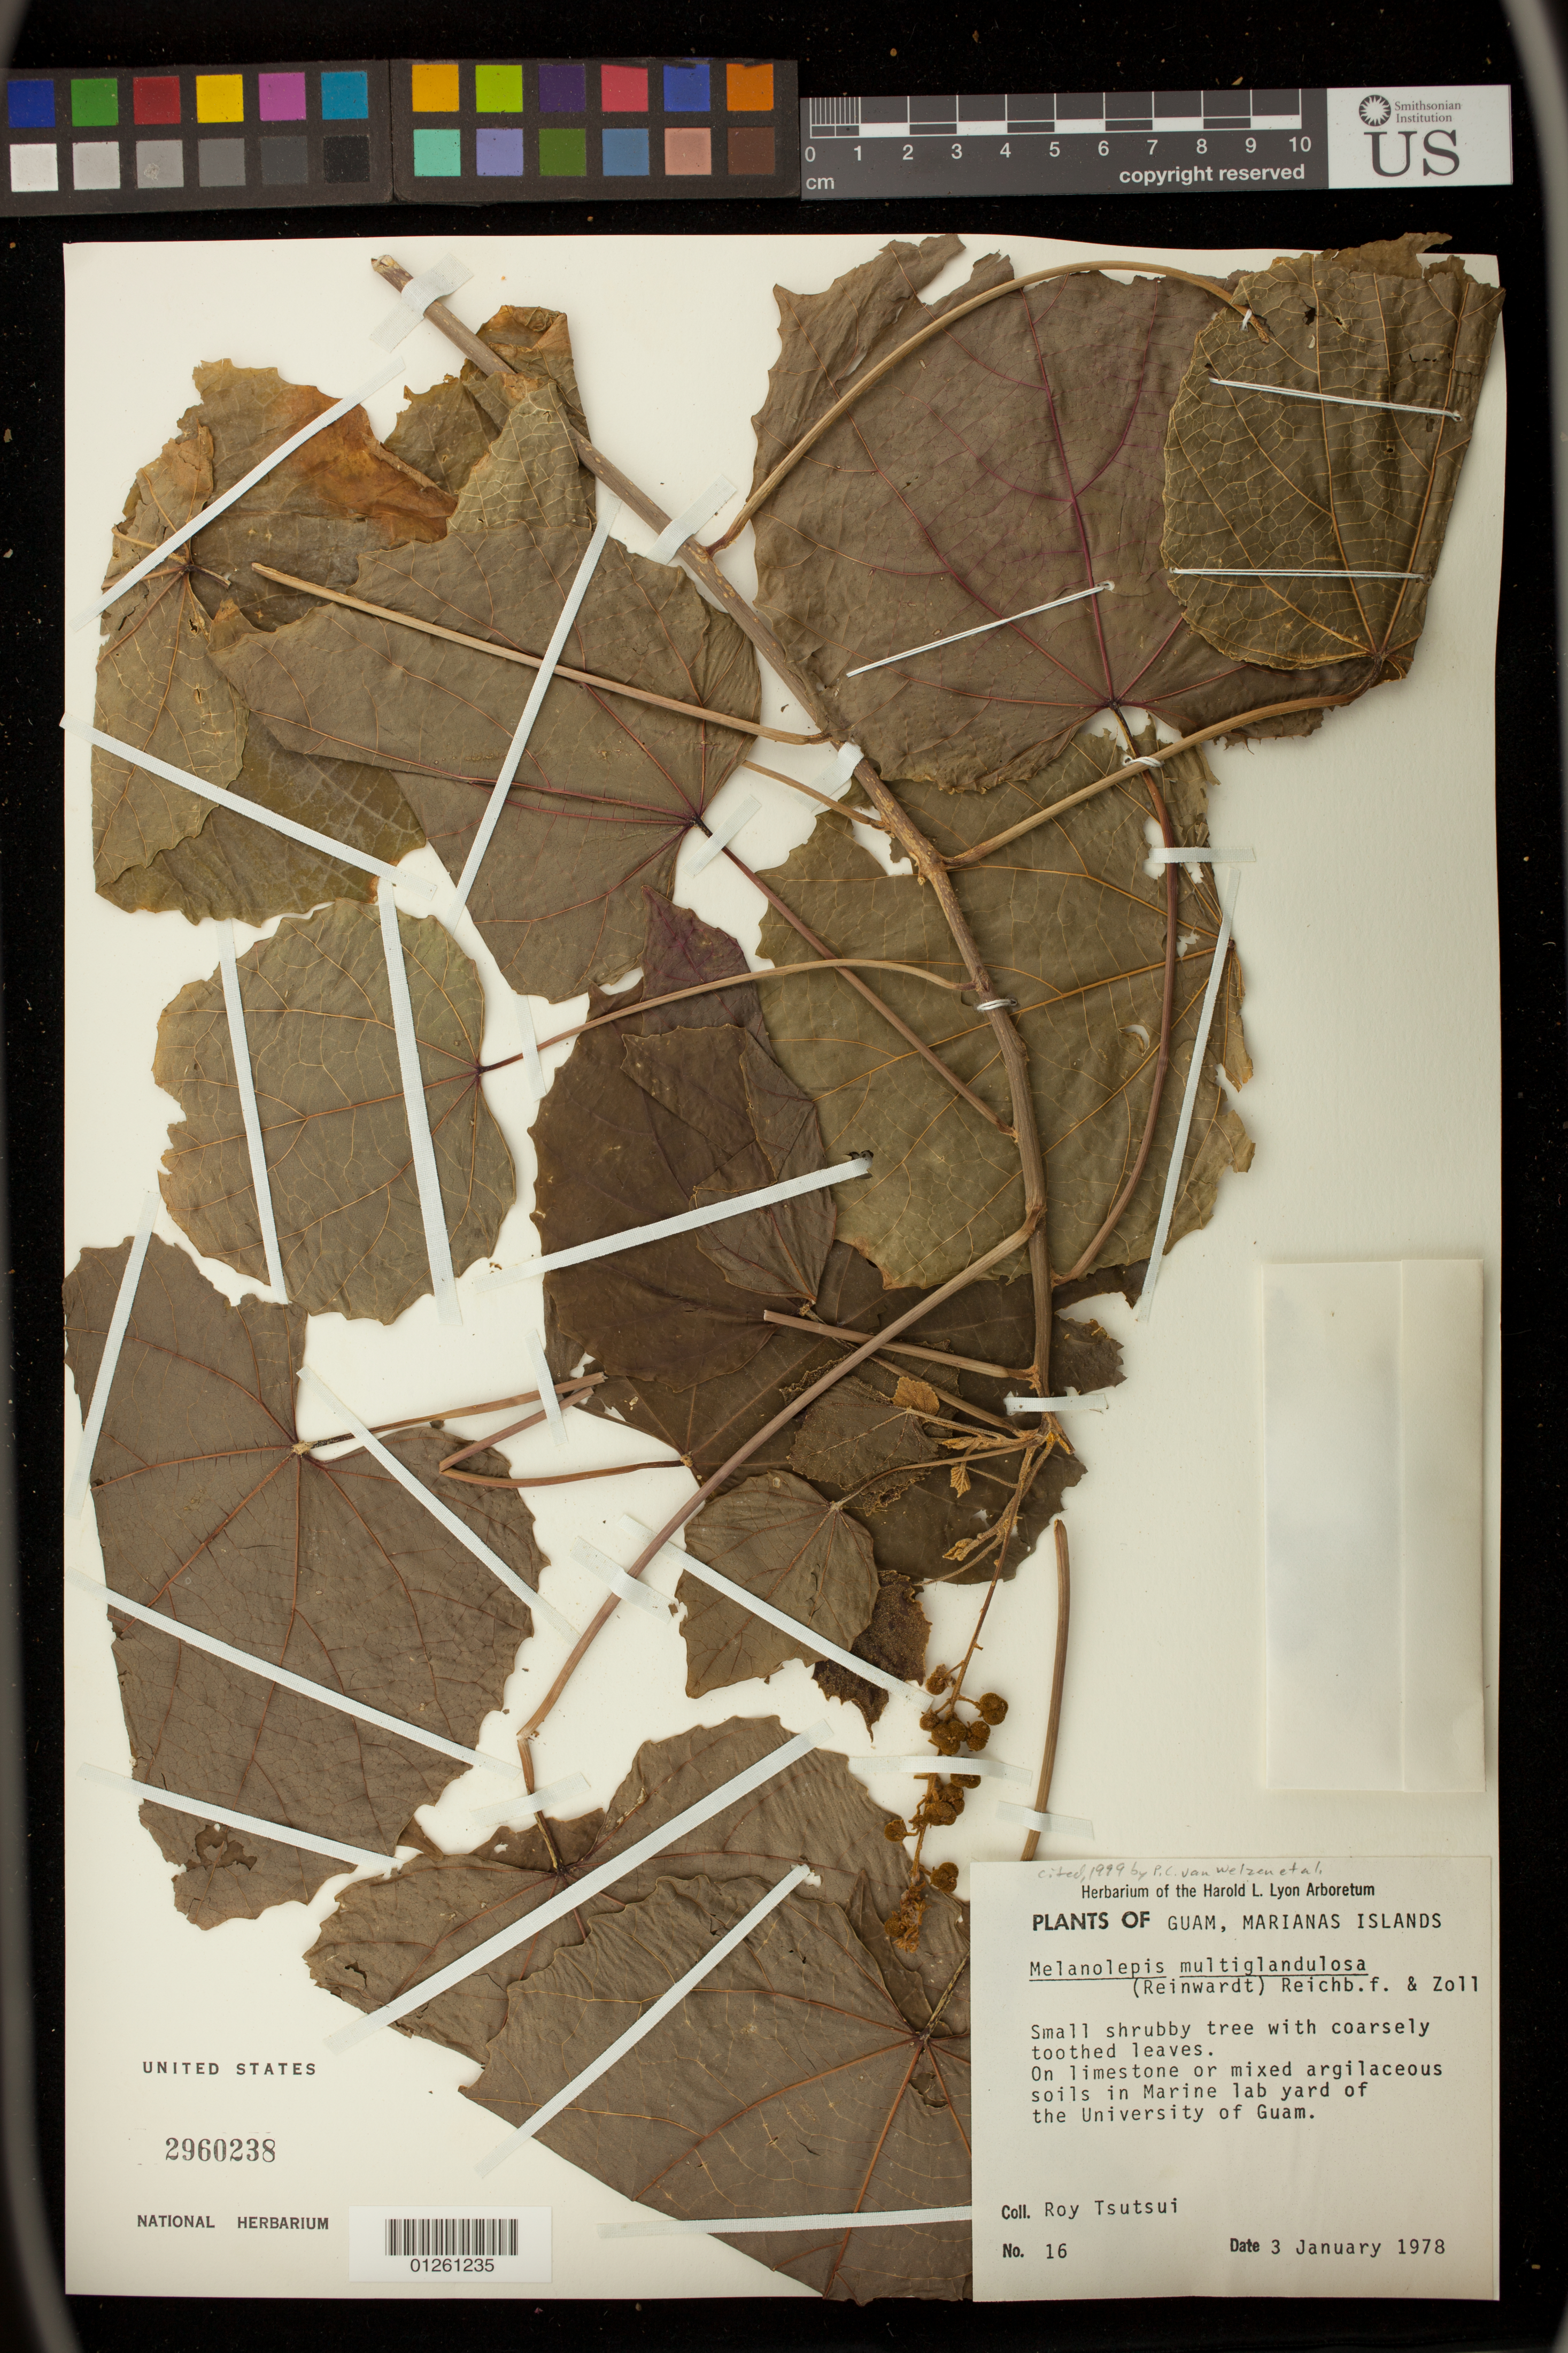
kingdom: Plantae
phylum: Tracheophyta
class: Magnoliopsida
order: Malpighiales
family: Euphorbiaceae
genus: Melanolepis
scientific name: Melanolepis multiglandulosa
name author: (Reinw. ex Blume) Rchb. f. & Zoll.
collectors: R. Tsutsui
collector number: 16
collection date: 1978-01-03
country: Guam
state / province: Mangilao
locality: Marine lab yard of University of Guam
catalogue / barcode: US 2960238